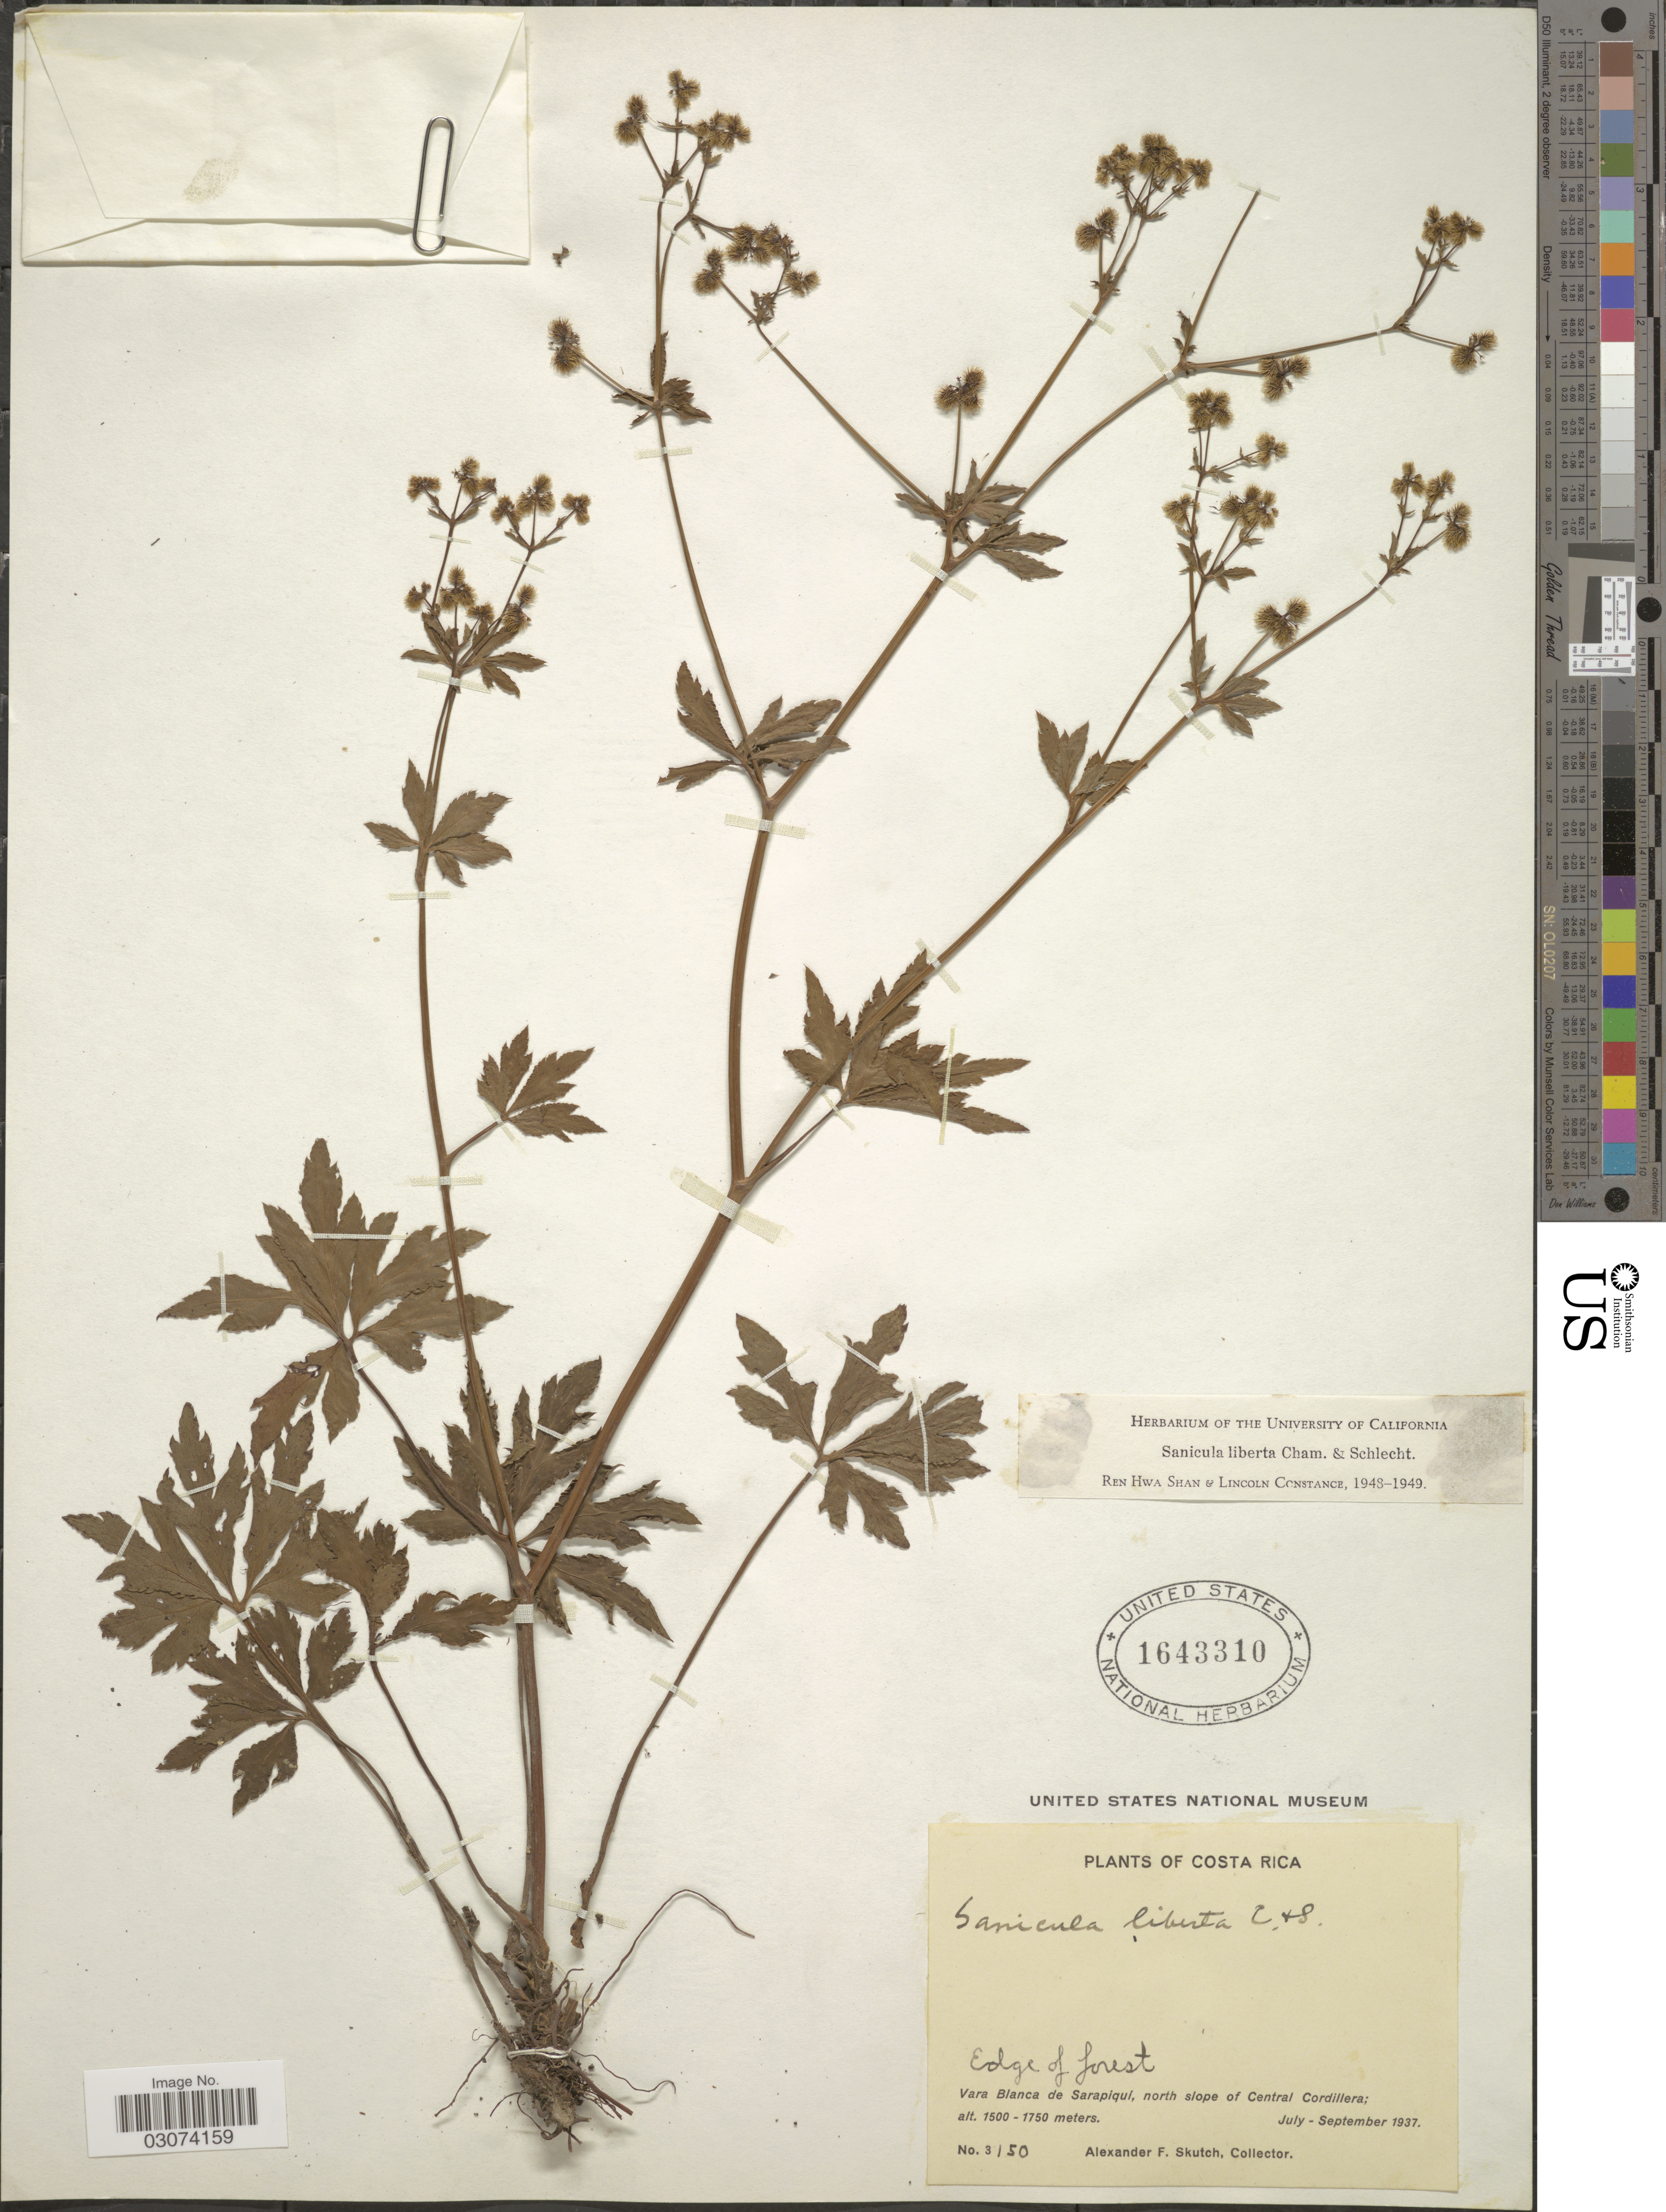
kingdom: Plantae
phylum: Tracheophyta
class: Magnoliopsida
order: Apiales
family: Apiaceae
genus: Sanicula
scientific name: Sanicula liberta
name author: Cham. & Schltdl.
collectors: A. F. Skutch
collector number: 3150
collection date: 1937-07/1937-09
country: Costa Rica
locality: Edge of forest. Vara Blanca de Sarapiqui, north slope of Central Cordillera.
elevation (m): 1500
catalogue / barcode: US 1643310